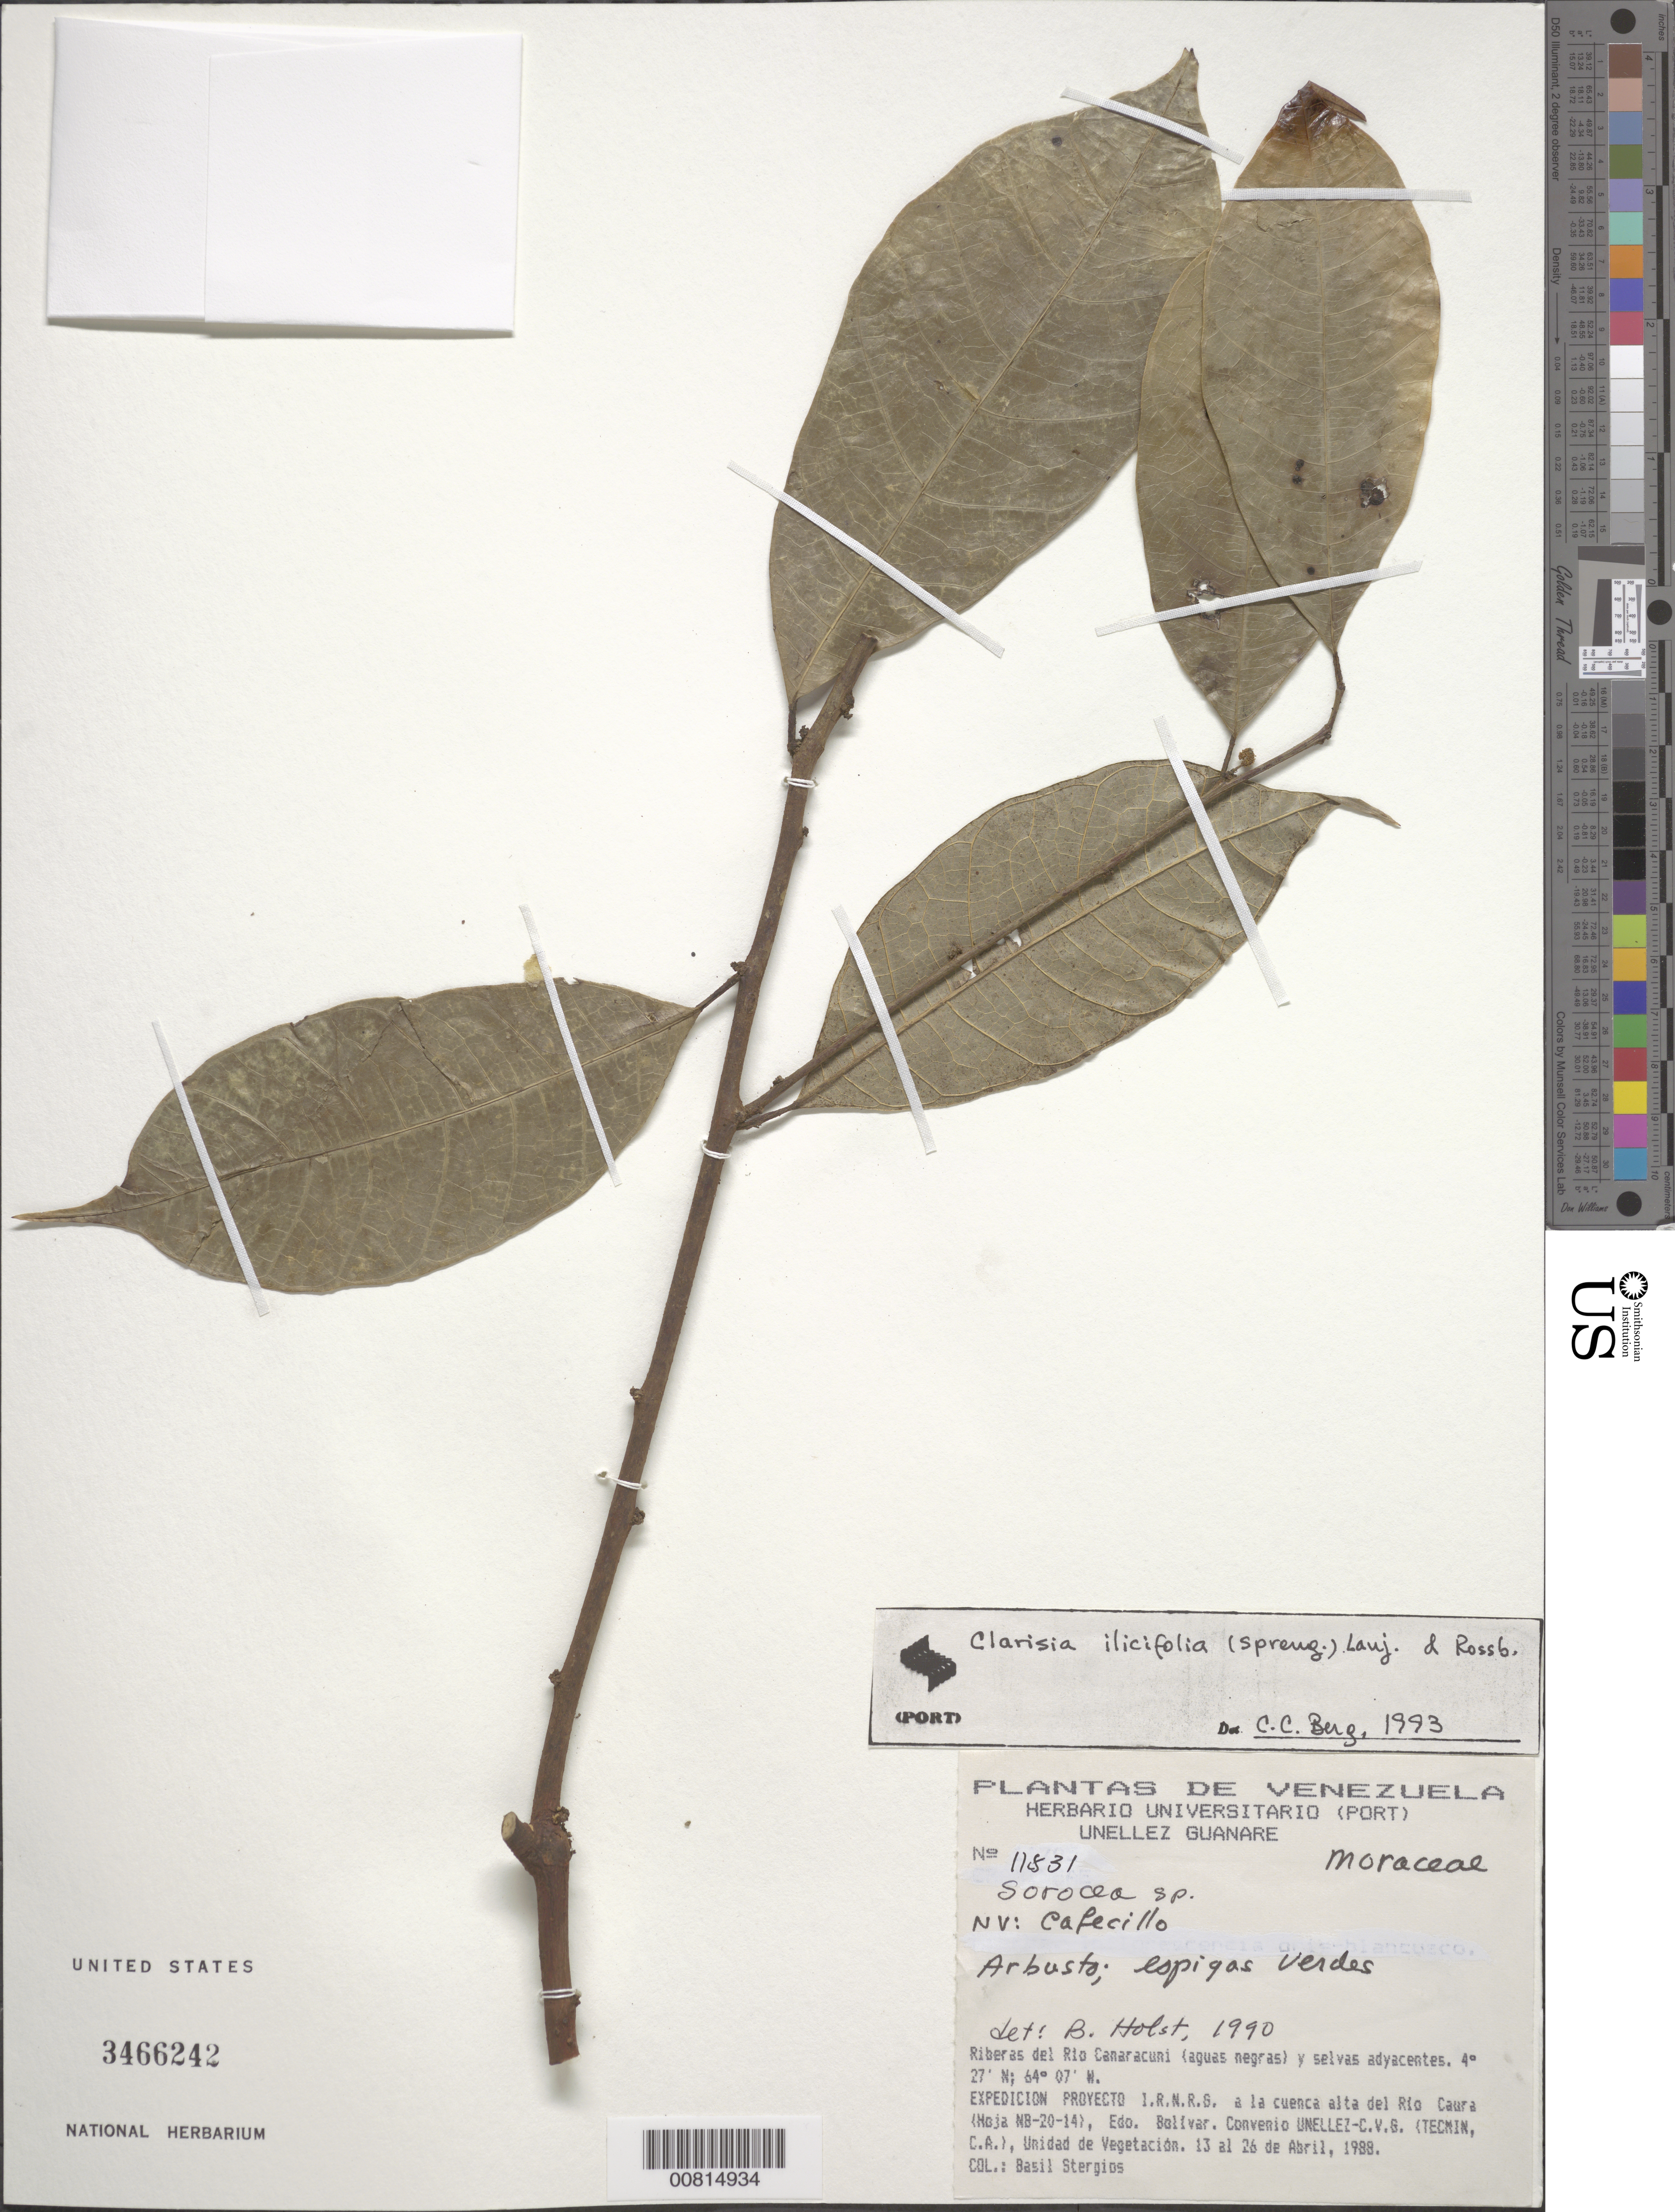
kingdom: Plantae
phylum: Tracheophyta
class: Magnoliopsida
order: Rosales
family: Moraceae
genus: Clarisia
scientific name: Clarisia ilicifolia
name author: (Spreng.) Lanj. & Rossberg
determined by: Berg, C. C.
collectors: B. G. Stergios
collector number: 11831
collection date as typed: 13-Apr-88 to 26-Apr-88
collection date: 1988-04-13/1988-04-26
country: Venezuela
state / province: Bolívar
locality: Río Canaracuni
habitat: Riberas del río (aguas negras) y selvas adyacentes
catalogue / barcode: US 3466242